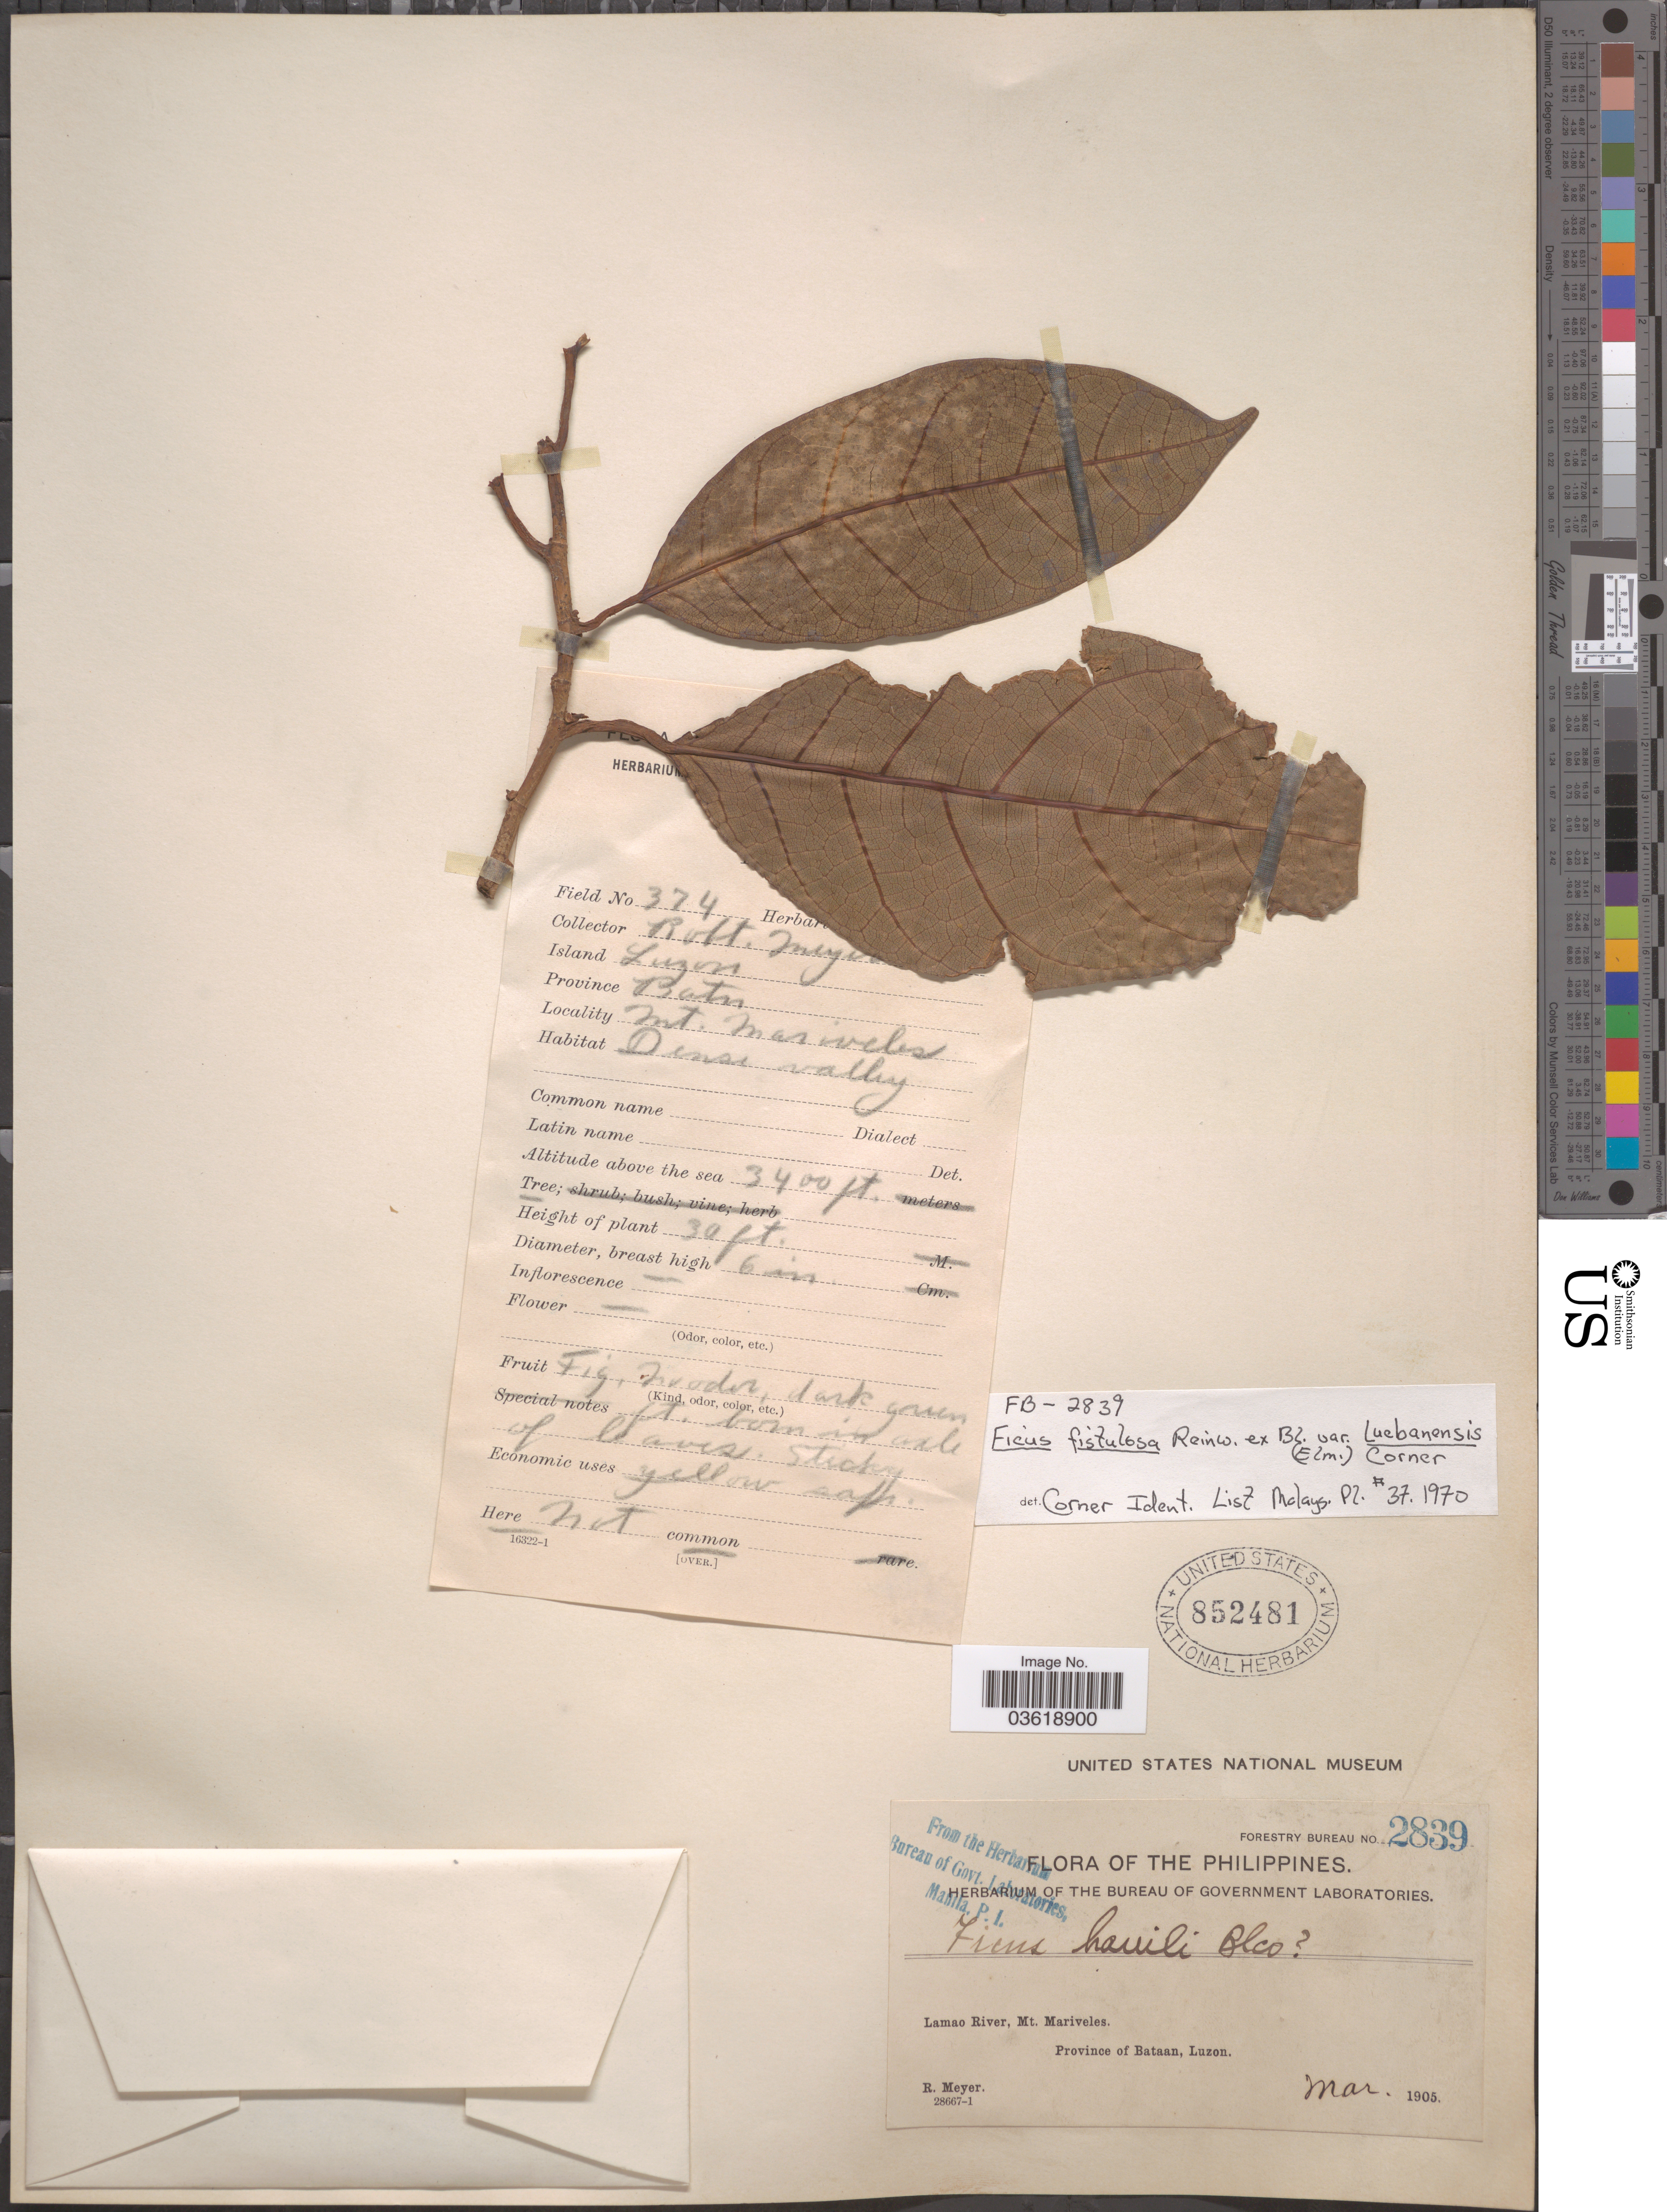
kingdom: Plantae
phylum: Tracheophyta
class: Magnoliopsida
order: Rosales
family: Moraceae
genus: Ficus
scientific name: Ficus fistulosa var. lucbanensis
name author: (Elmer) Corner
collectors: R. Meyer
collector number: Forestry Bureau 2839/ 374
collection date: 1905-03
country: Philippines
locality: Lamao River, Mt. Mariveles. Province of Bataan, Luzon.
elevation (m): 1036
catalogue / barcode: US 852481